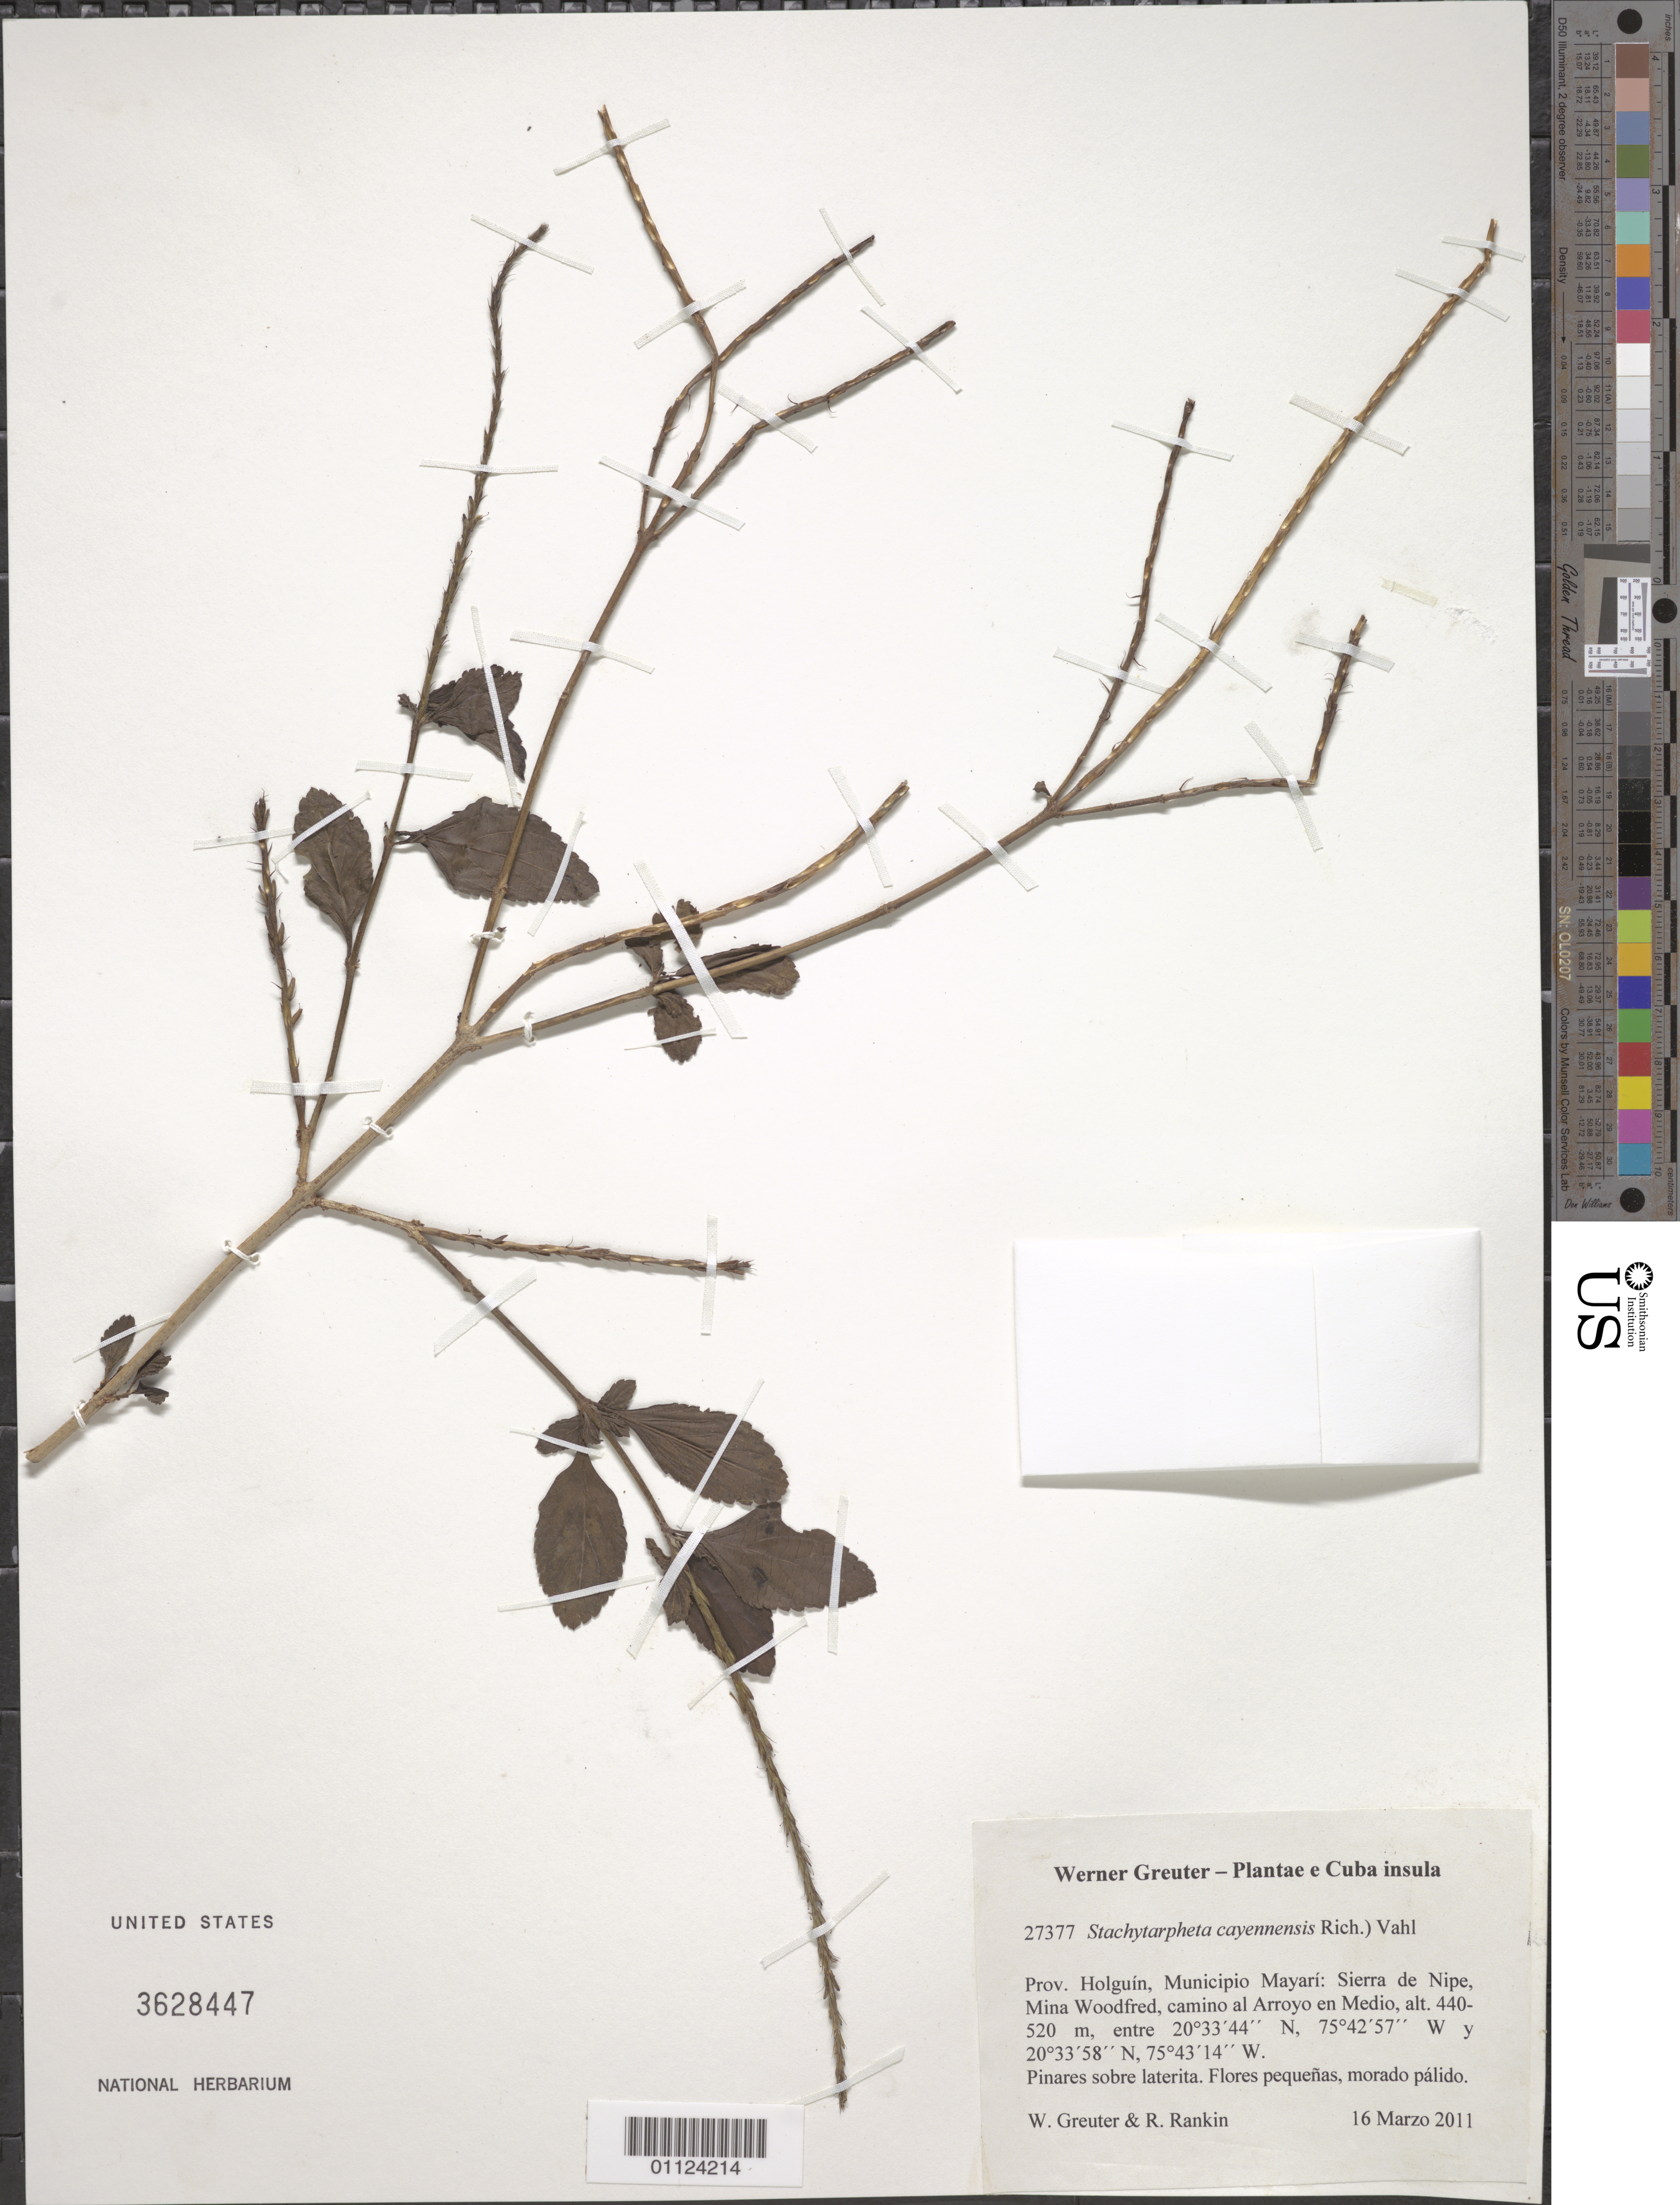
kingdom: Plantae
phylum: Tracheophyta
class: Magnoliopsida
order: Lamiales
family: Verbenaceae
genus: Stachytarpheta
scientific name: Stachytarpheta cayennensis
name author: (Rich.) Vahl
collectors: W. Greuter & R. Rankin Rodriguez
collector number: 27377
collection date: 2011-03-16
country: Cuba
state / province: Holguín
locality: Municipio Mayarí, Sierra de Nipe, Mina Woodfred, camino al Arroyo en Medio.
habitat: Pinares sobre laterita.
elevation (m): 440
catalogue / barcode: US 3628447